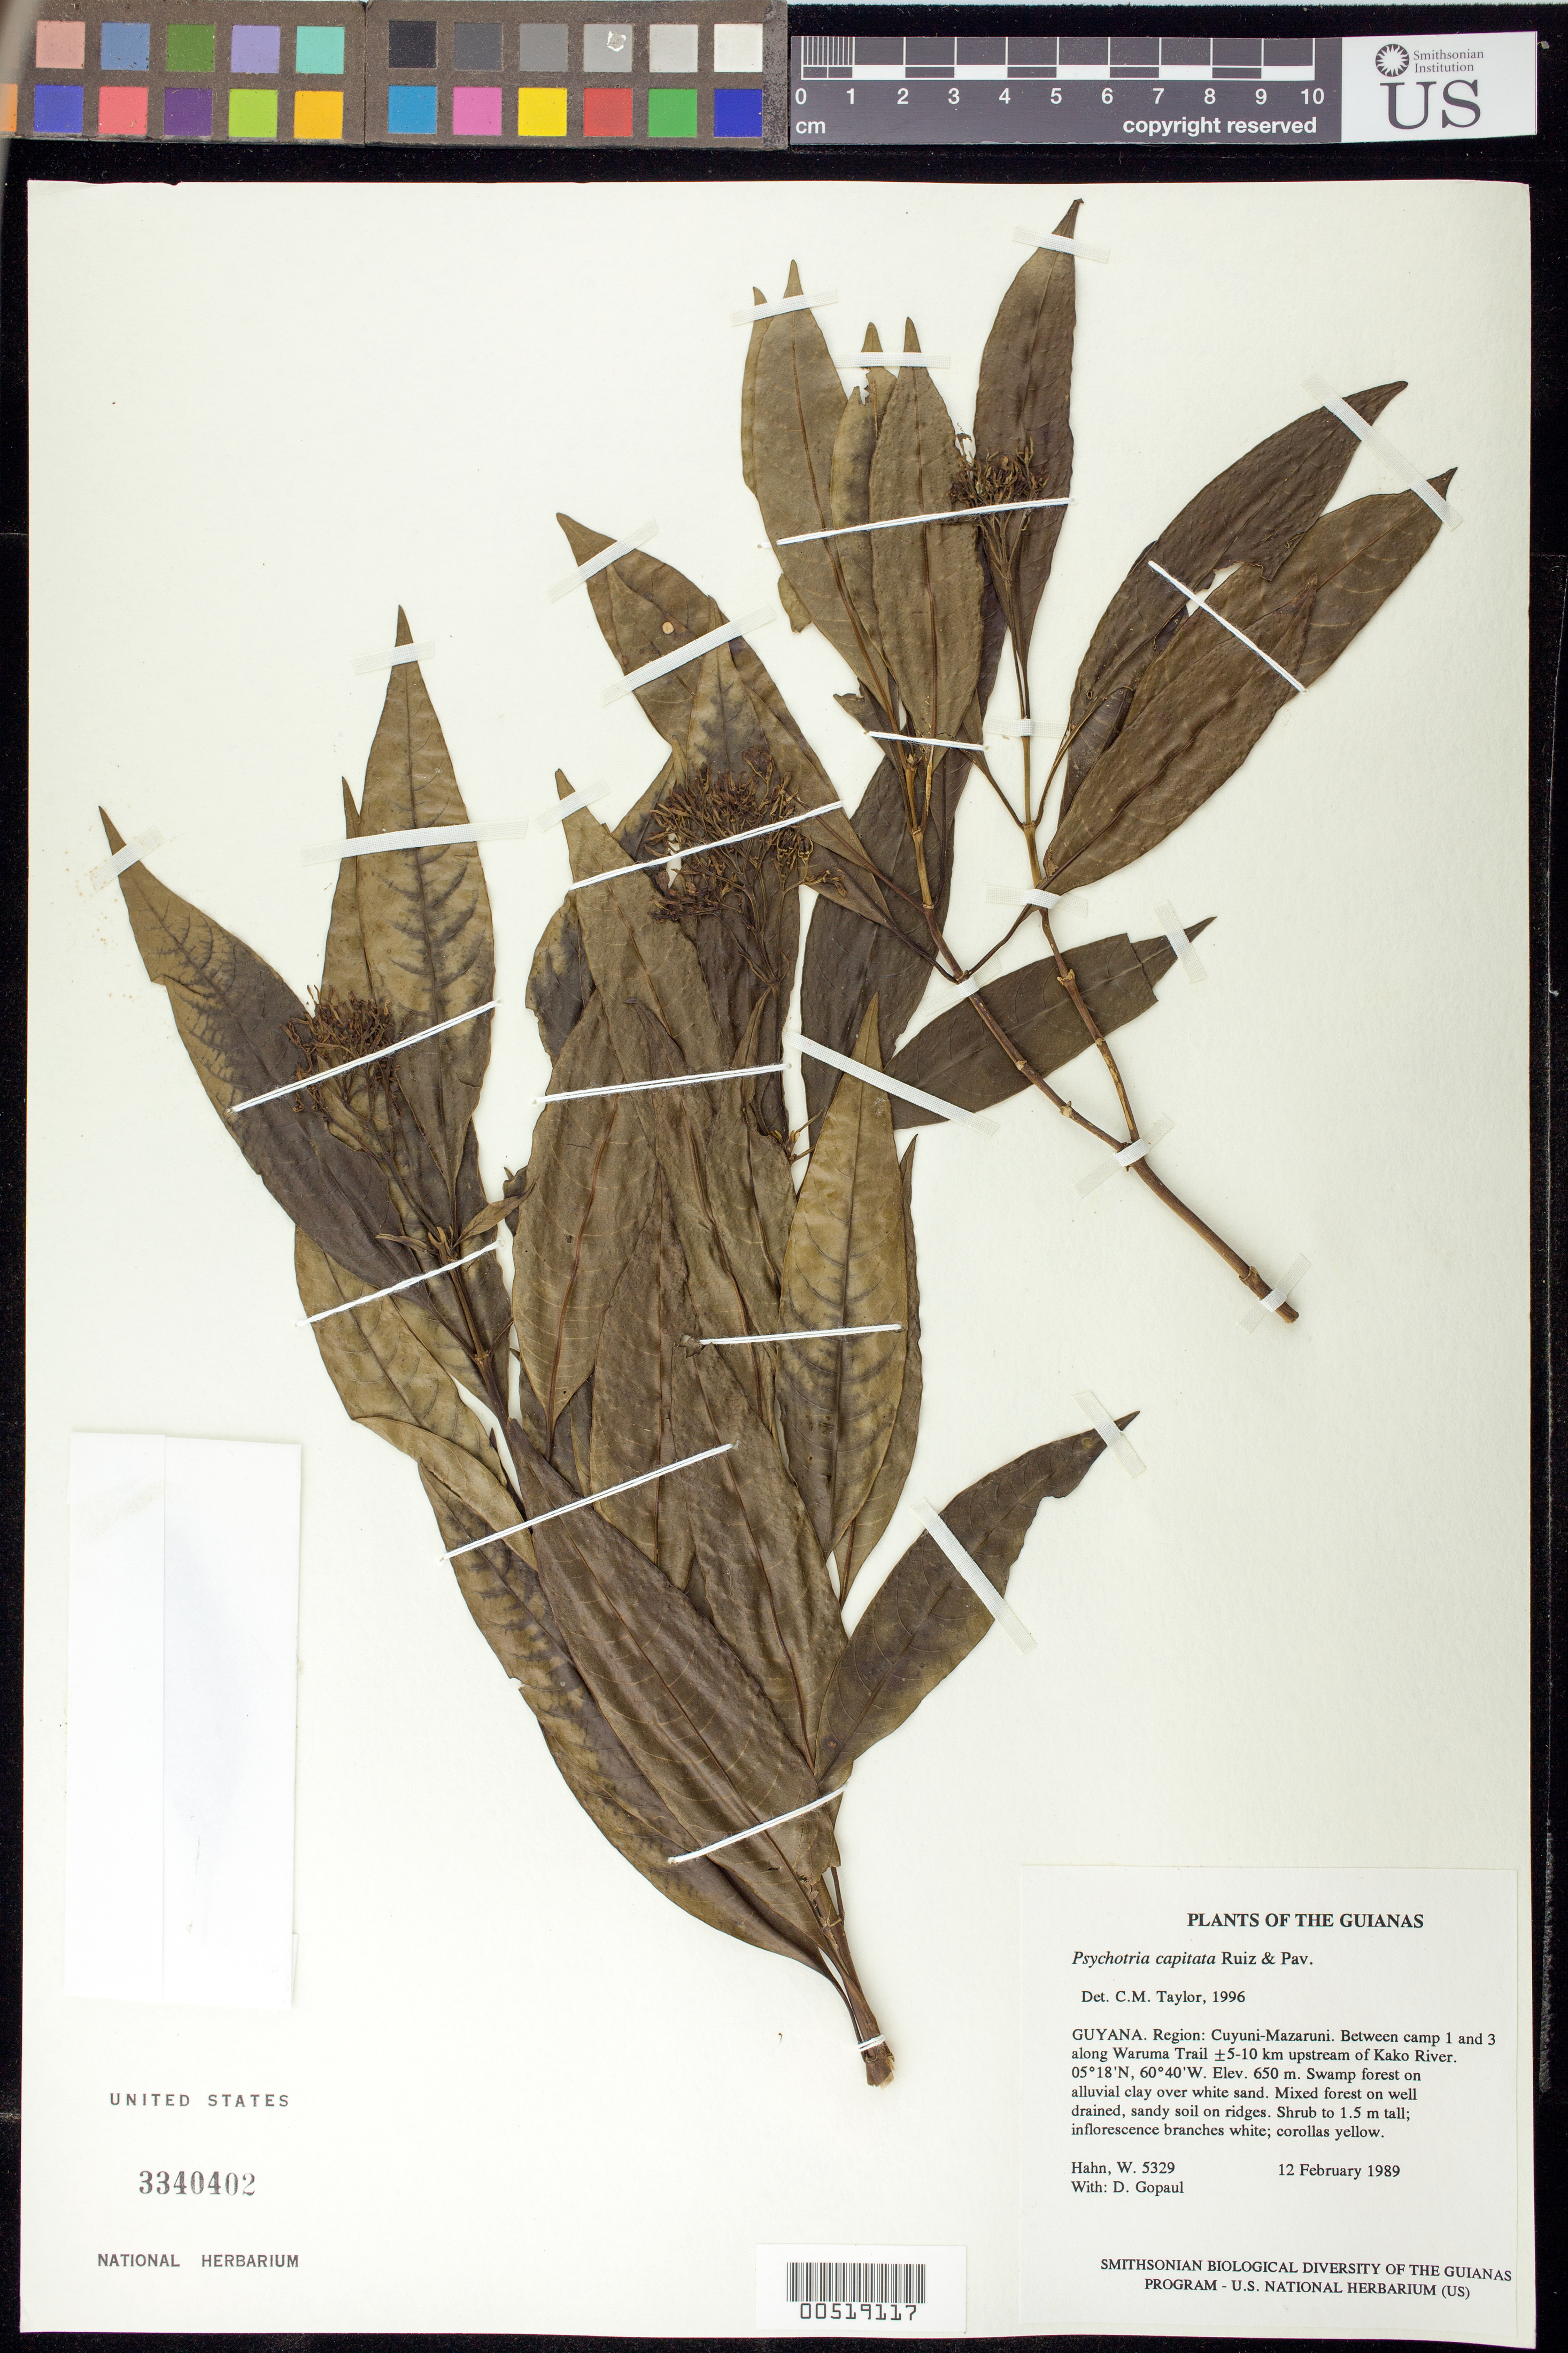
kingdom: Plantae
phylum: Tracheophyta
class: Magnoliopsida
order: Gentianales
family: Rubiaceae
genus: Palicourea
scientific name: Palicourea violacea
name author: (Aubl.) A. Rich.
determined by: Kirkbride, J. H., Jr.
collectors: W. Hahn & D. Gopaul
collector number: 5329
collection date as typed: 12 February 1989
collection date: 1989-02-12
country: Guyana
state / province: Cuyuni-Mazaruni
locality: Between camp 1 and 3 along Waruma Trail ±5-10 km upstream of Kako River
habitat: Swamp forest on alluvial clay over white sand. Mixed forest on well drained, sandy soil on ridges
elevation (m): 650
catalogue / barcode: US 3340402